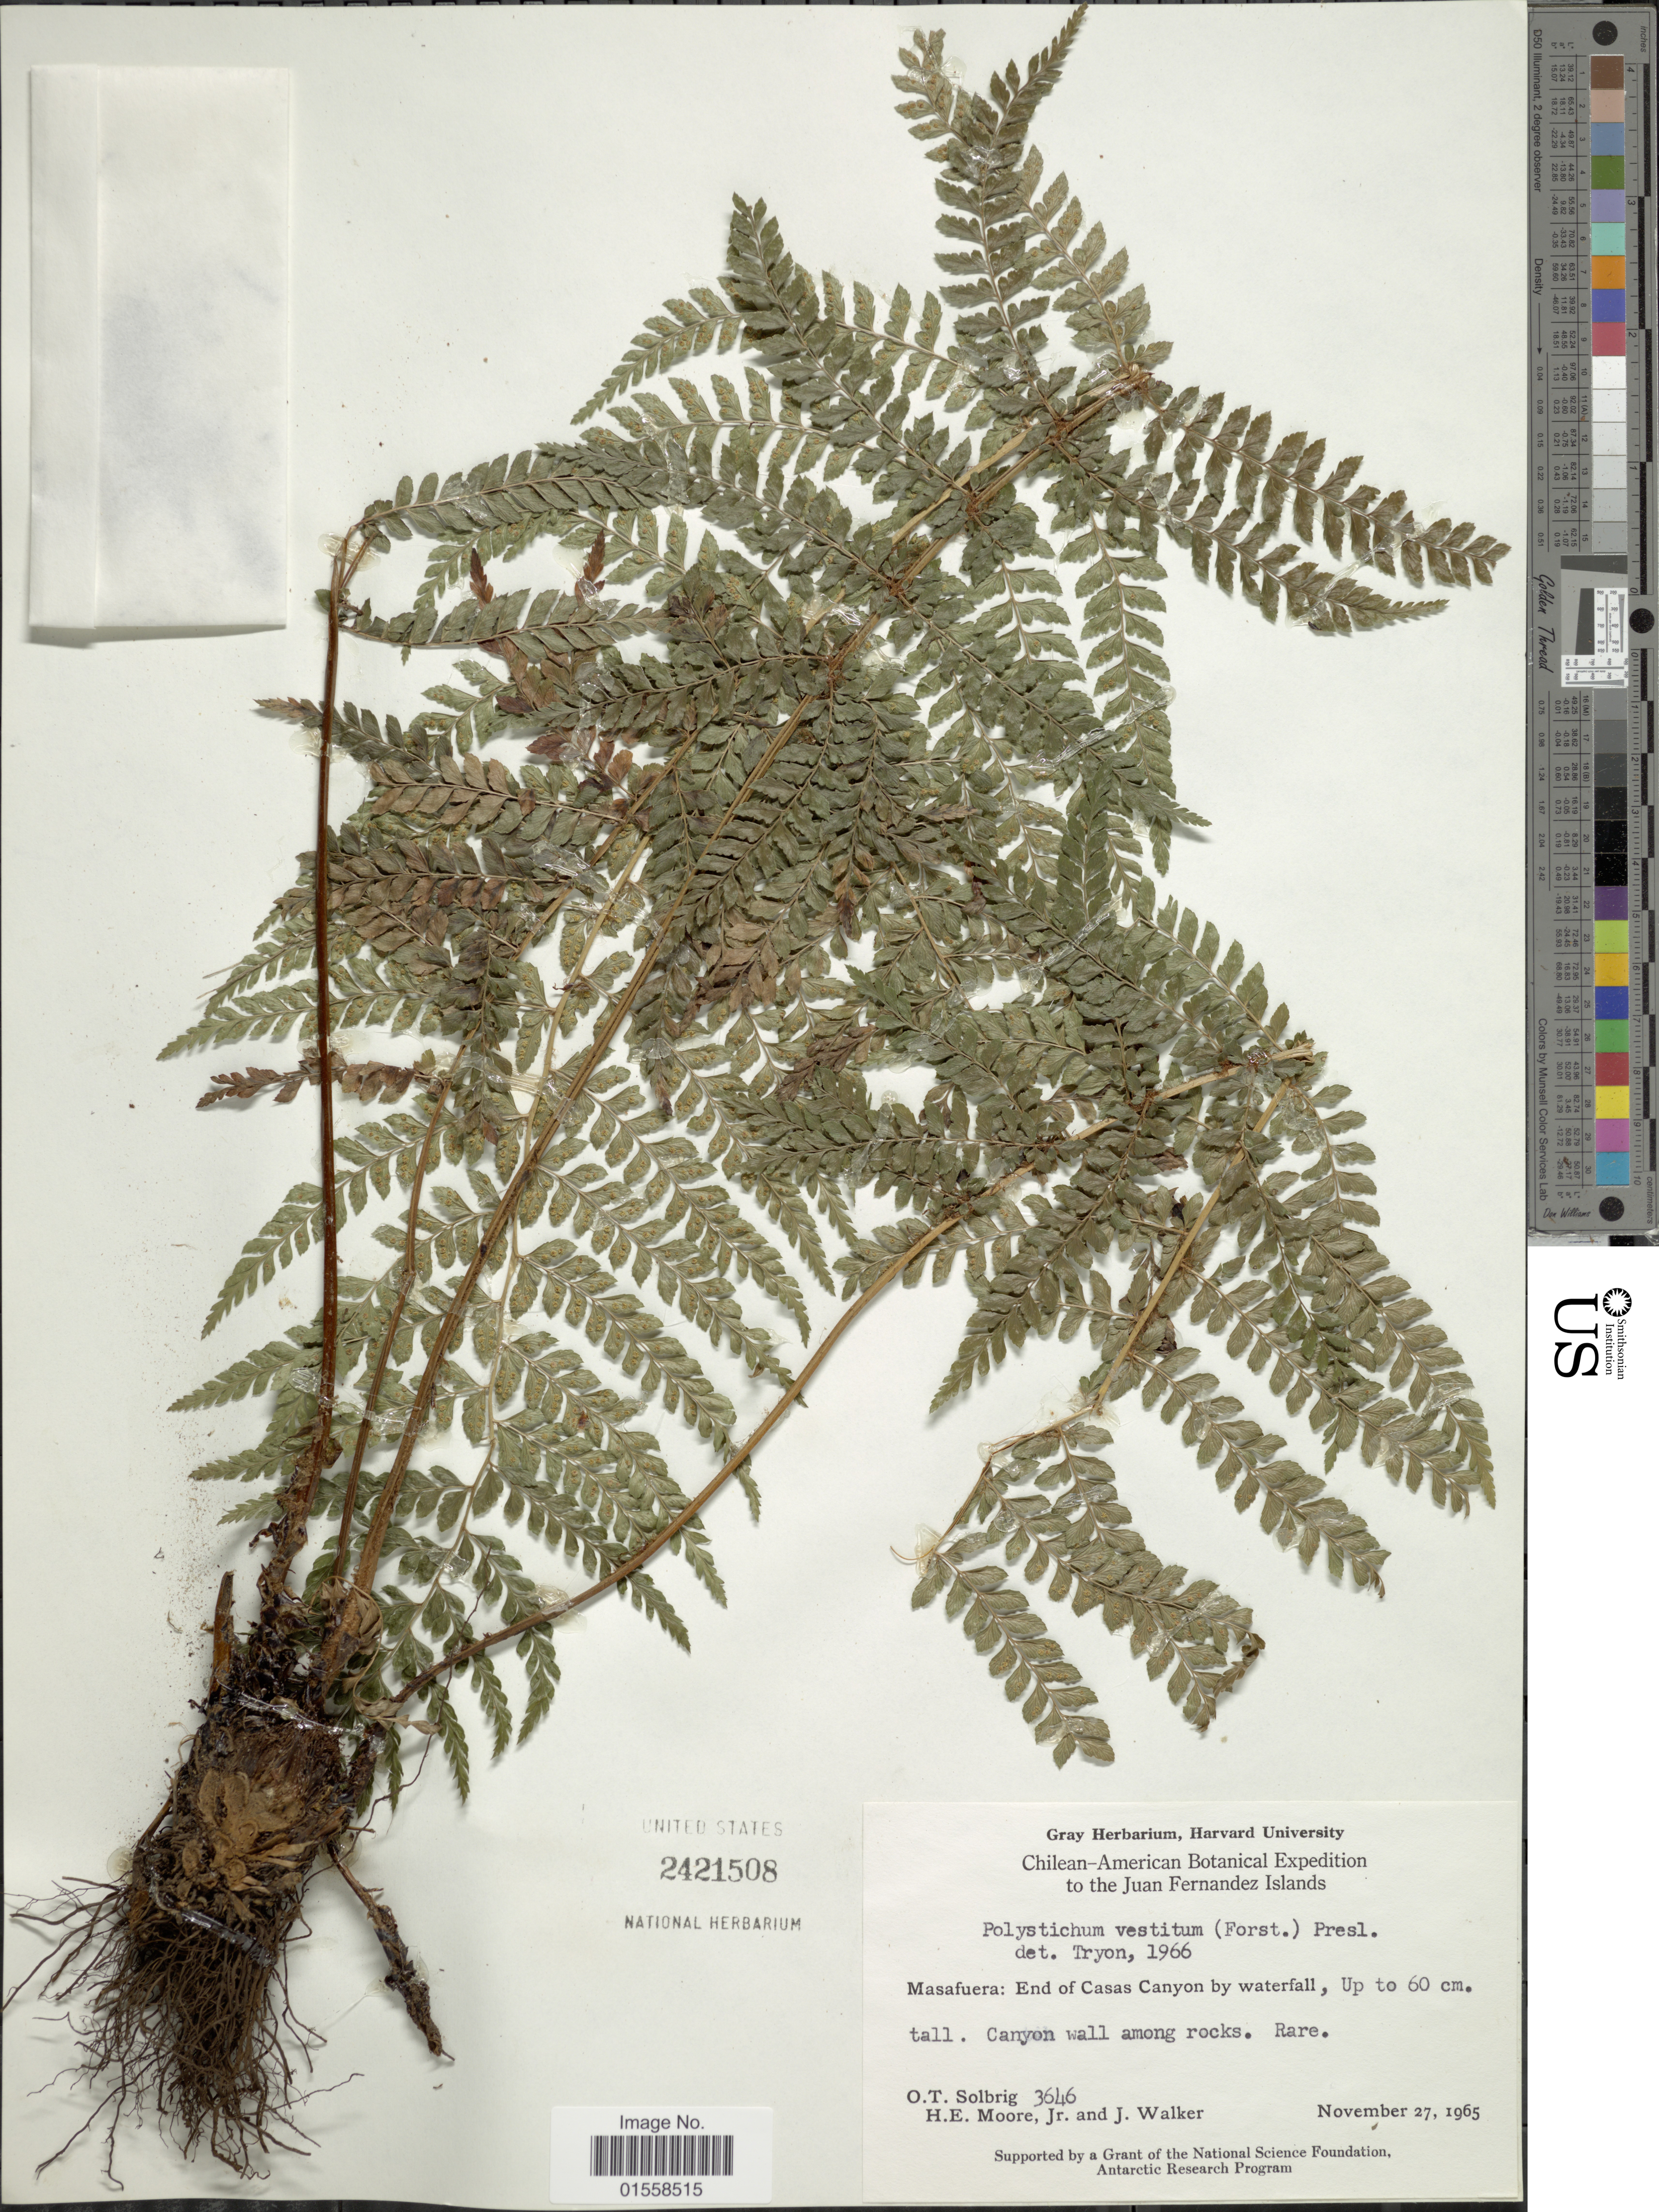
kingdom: Plantae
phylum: Tracheophyta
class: Polypodiopsida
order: Polypodiales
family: Dryopteridaceae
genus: Polystichum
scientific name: Polystichum vestitum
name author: (Sw.) C. Presl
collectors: O. T. Solbrig, H. E. Moore & J. Walker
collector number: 3646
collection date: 1965-11-27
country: Chile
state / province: Valparaíso (V)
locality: Juan Fernandez Islands. Masafuera: End of Casas Canyon by waterfall.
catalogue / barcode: US 2421508